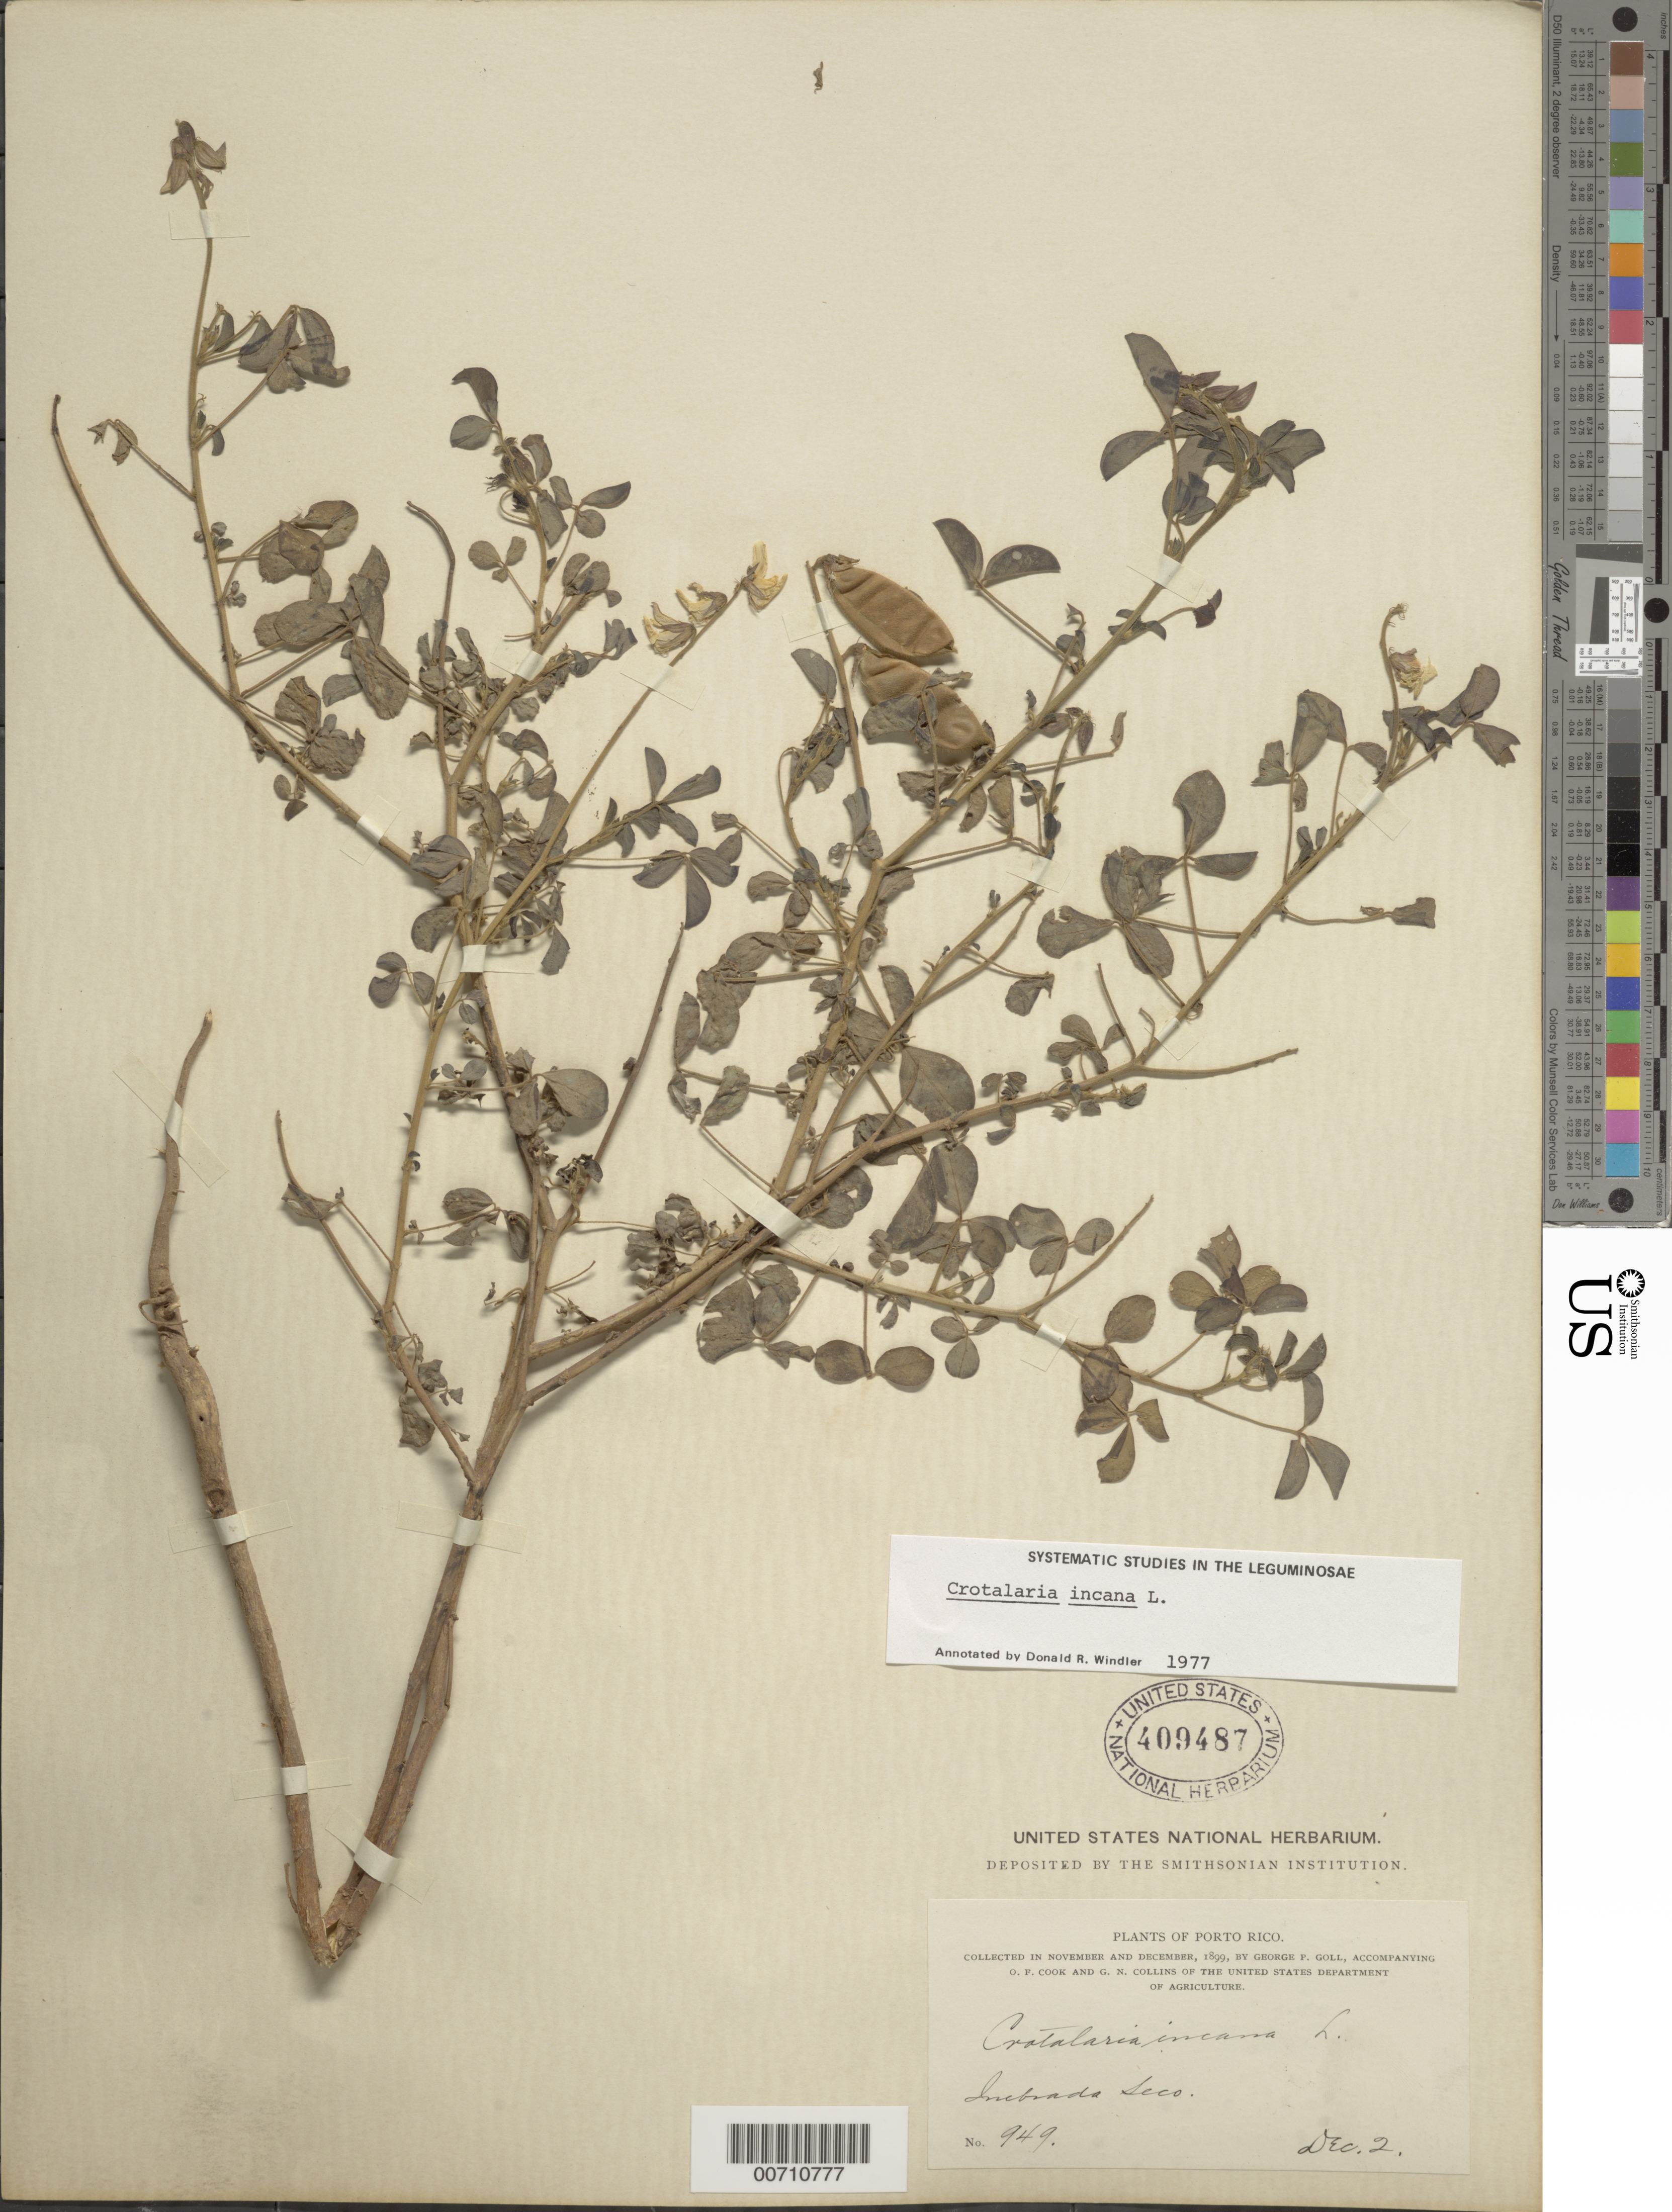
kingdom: Plantae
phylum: Tracheophyta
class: Magnoliopsida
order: Fabales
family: Fabaceae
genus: Crotalaria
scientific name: Crotalaria incana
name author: L.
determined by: Windler, D. R.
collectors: G. Goll, O. F. Cook & G. Collins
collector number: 949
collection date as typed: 02 Dec 1899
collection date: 1899-12-02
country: Puerto Rico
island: Greater Antilles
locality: Incbrada Seco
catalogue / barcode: US 409487